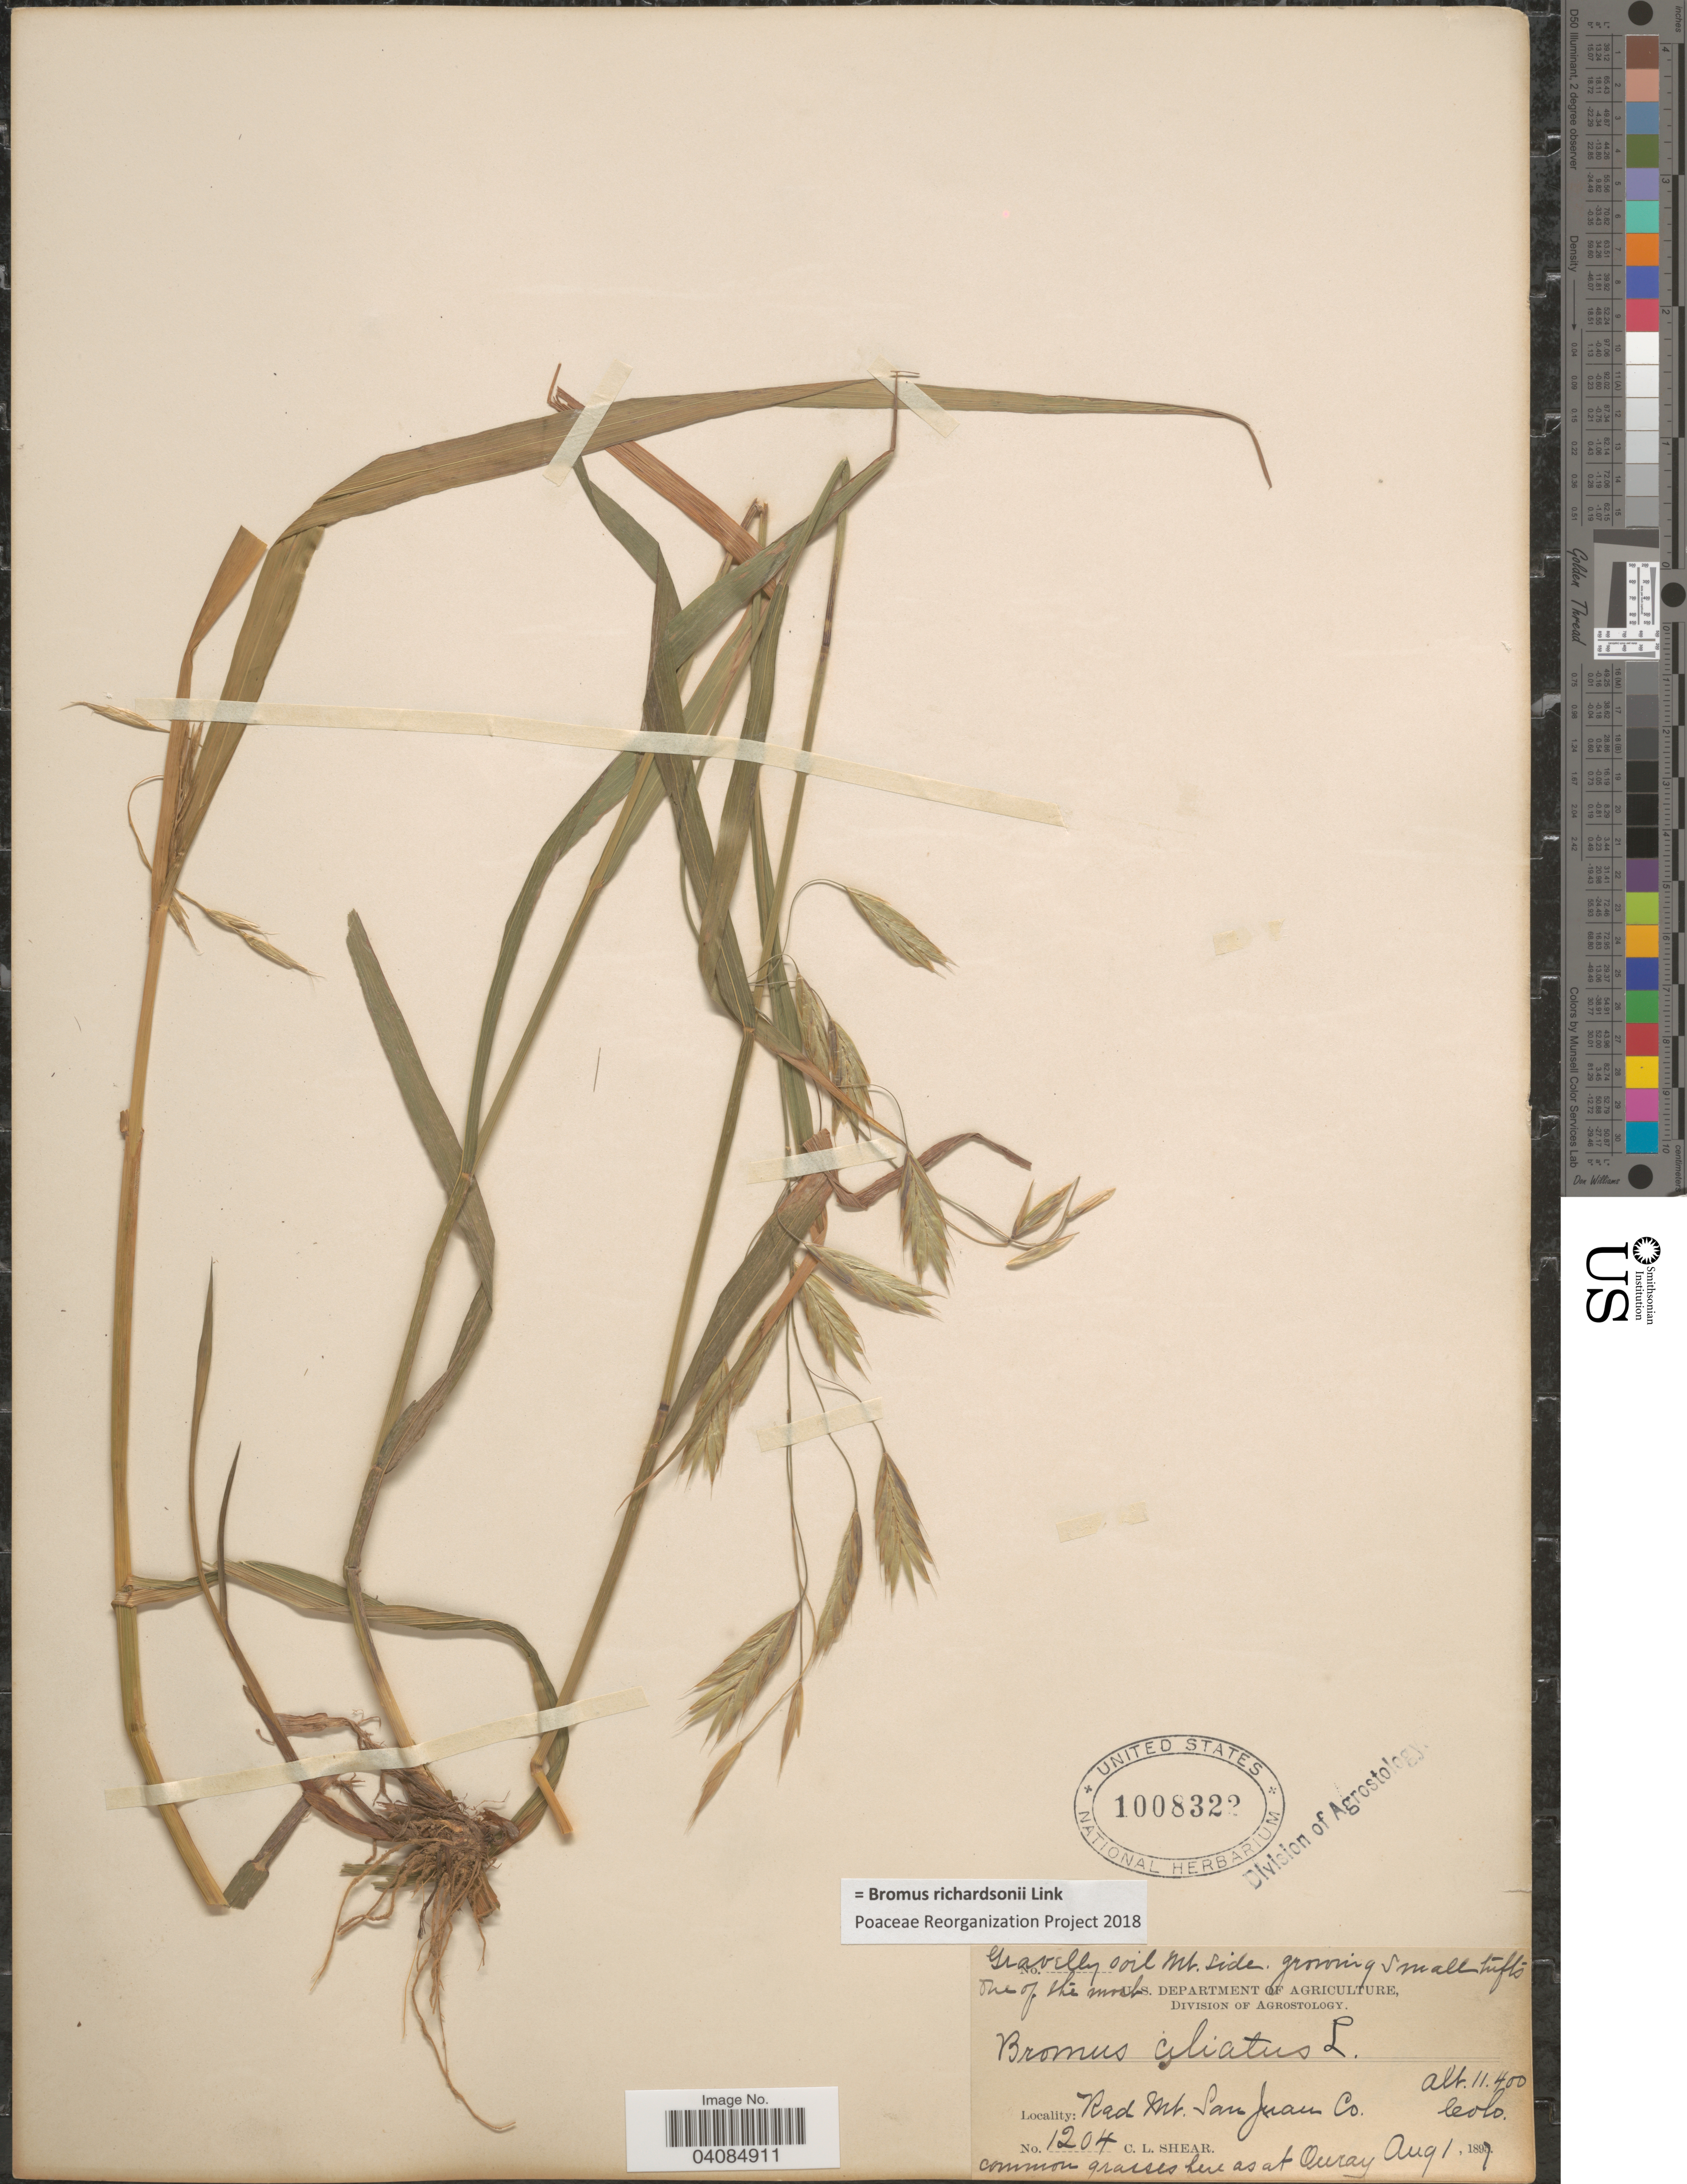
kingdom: Plantae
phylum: Tracheophyta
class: Liliopsida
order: Poales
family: Poaceae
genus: Bromus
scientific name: Bromus racemosus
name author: L.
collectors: C. L. Shear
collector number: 1204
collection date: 1897-08-01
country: United States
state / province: Colorado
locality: Rad Mt. San Juan Co.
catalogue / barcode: US 1008322